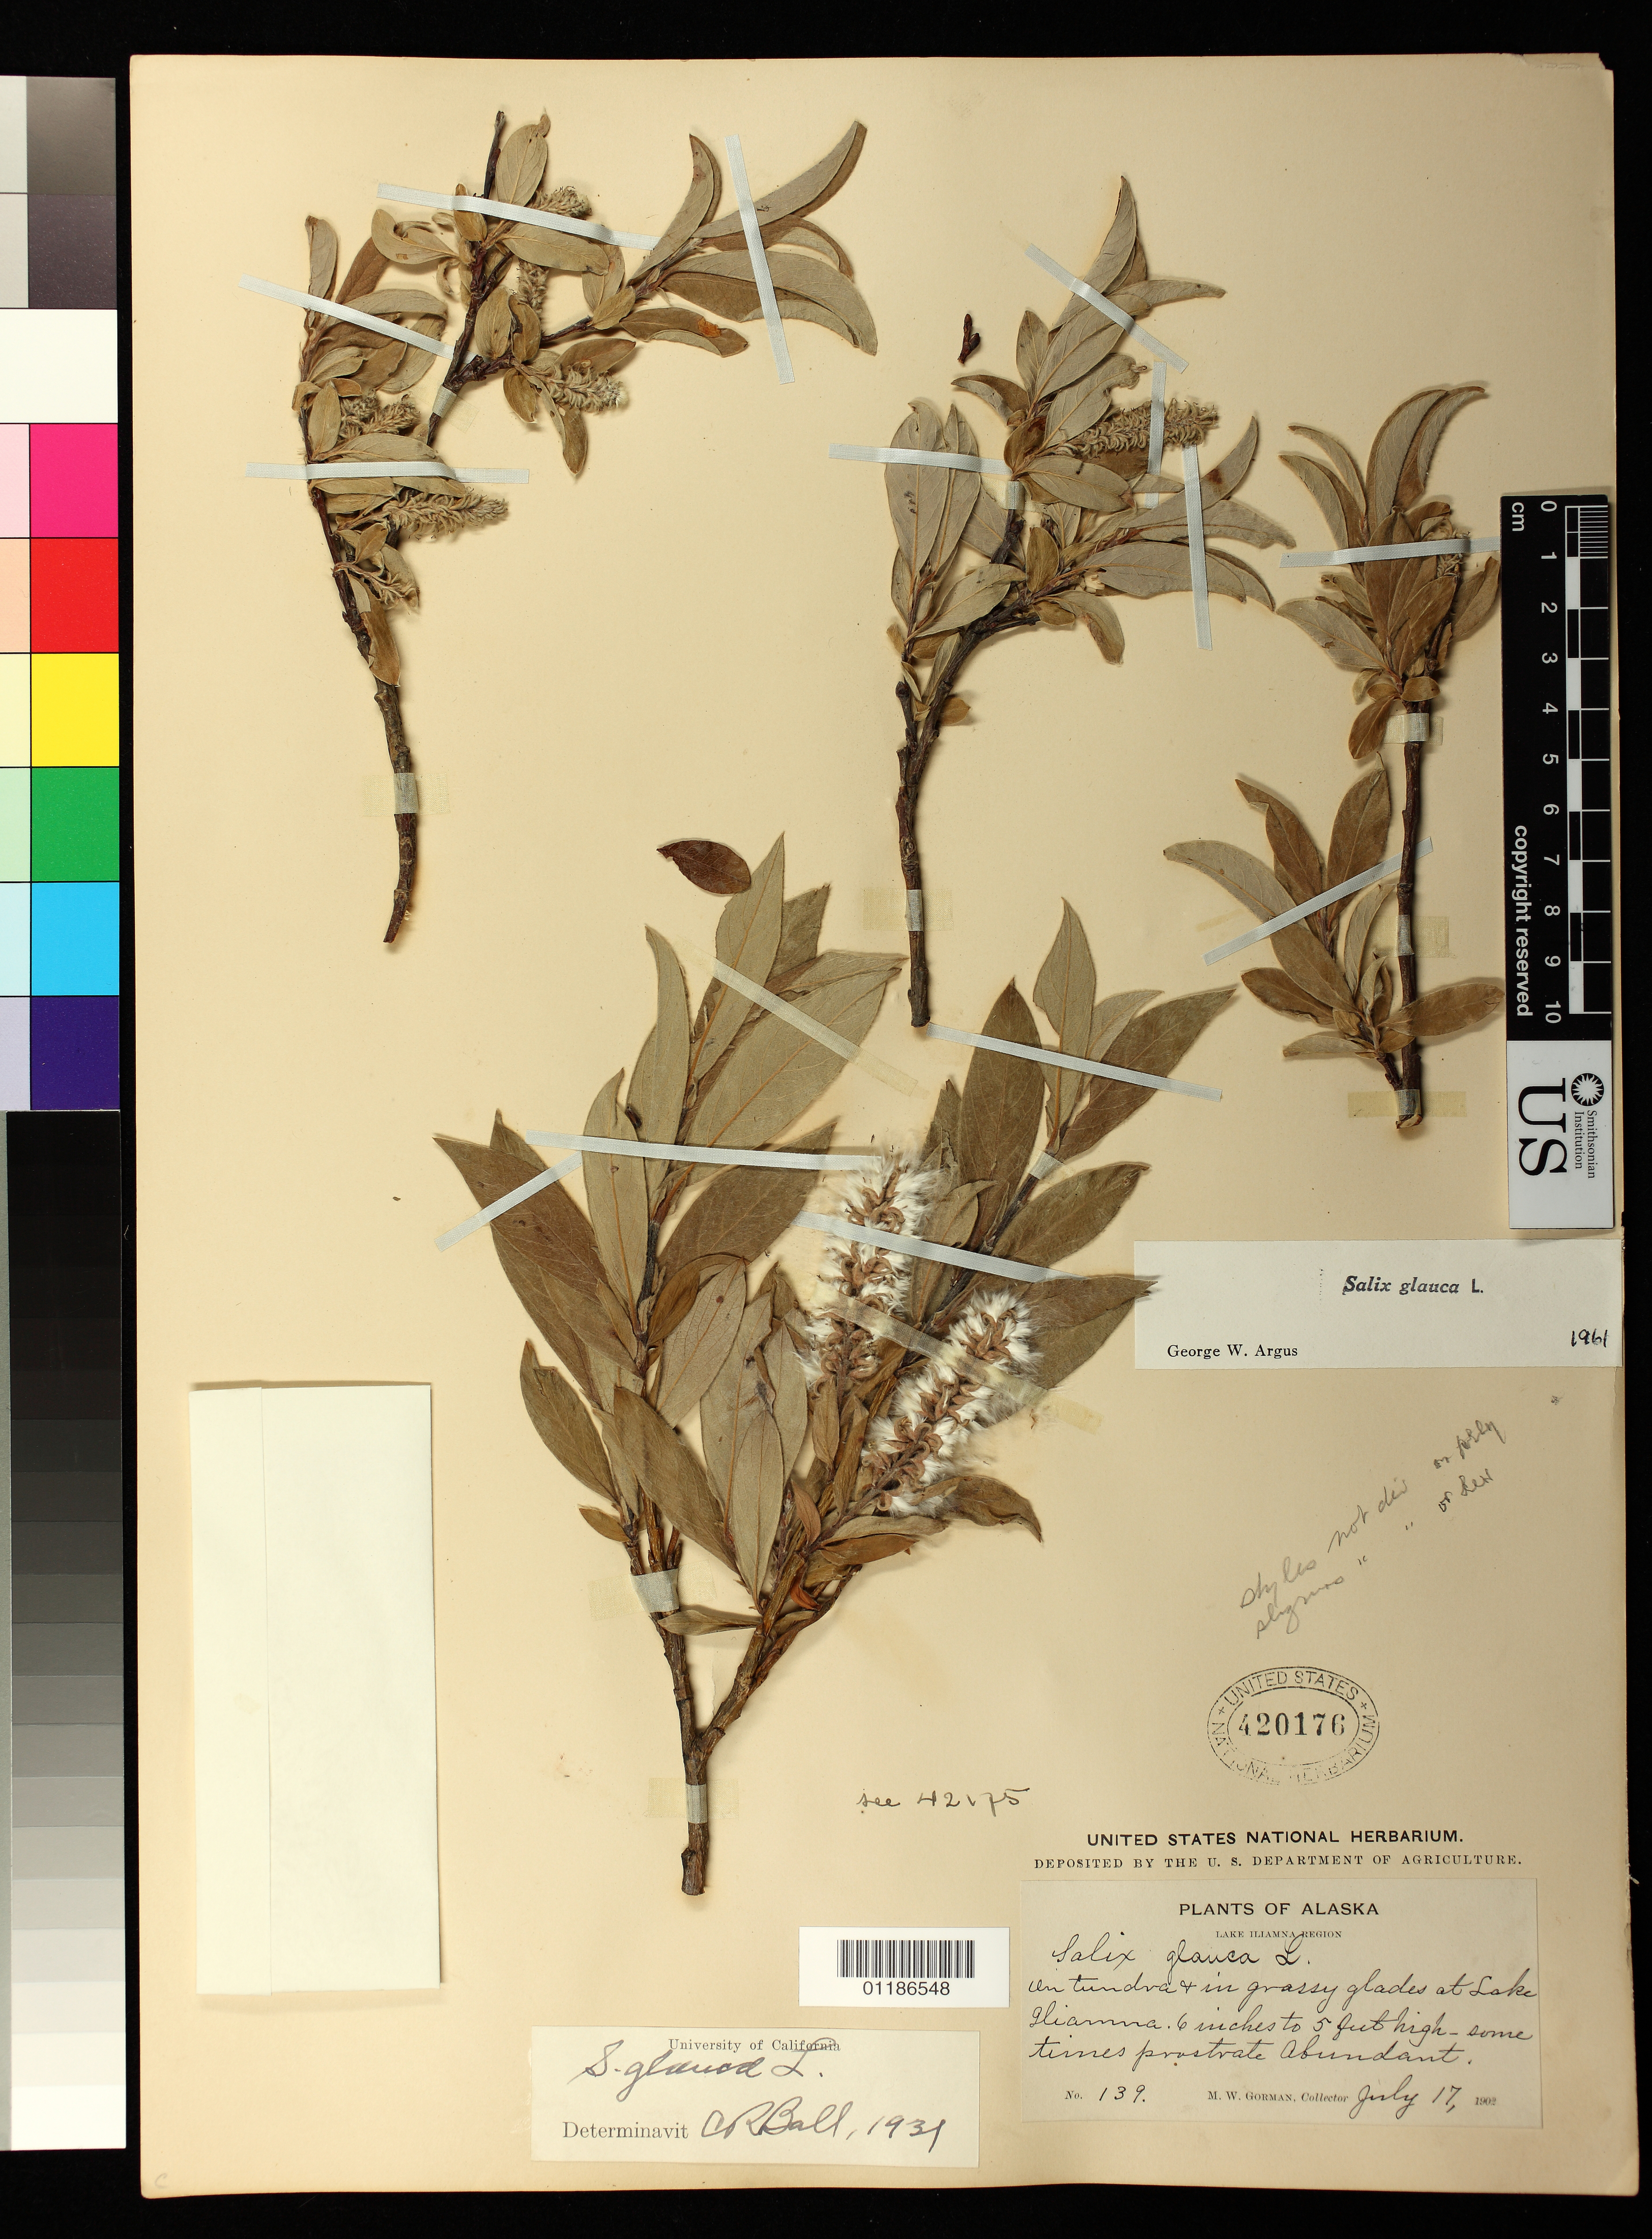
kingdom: Plantae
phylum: Tracheophyta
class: Magnoliopsida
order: Malpighiales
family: Salicaceae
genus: Salix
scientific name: Salix glauca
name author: L.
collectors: M. W. Gorman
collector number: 139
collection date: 1902-07-17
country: United States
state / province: Alaska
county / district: Lake and Peninsula Borough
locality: Lake Iliamna Region. On tundra & in grassy glades at Lake Iliamna.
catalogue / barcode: US 420176